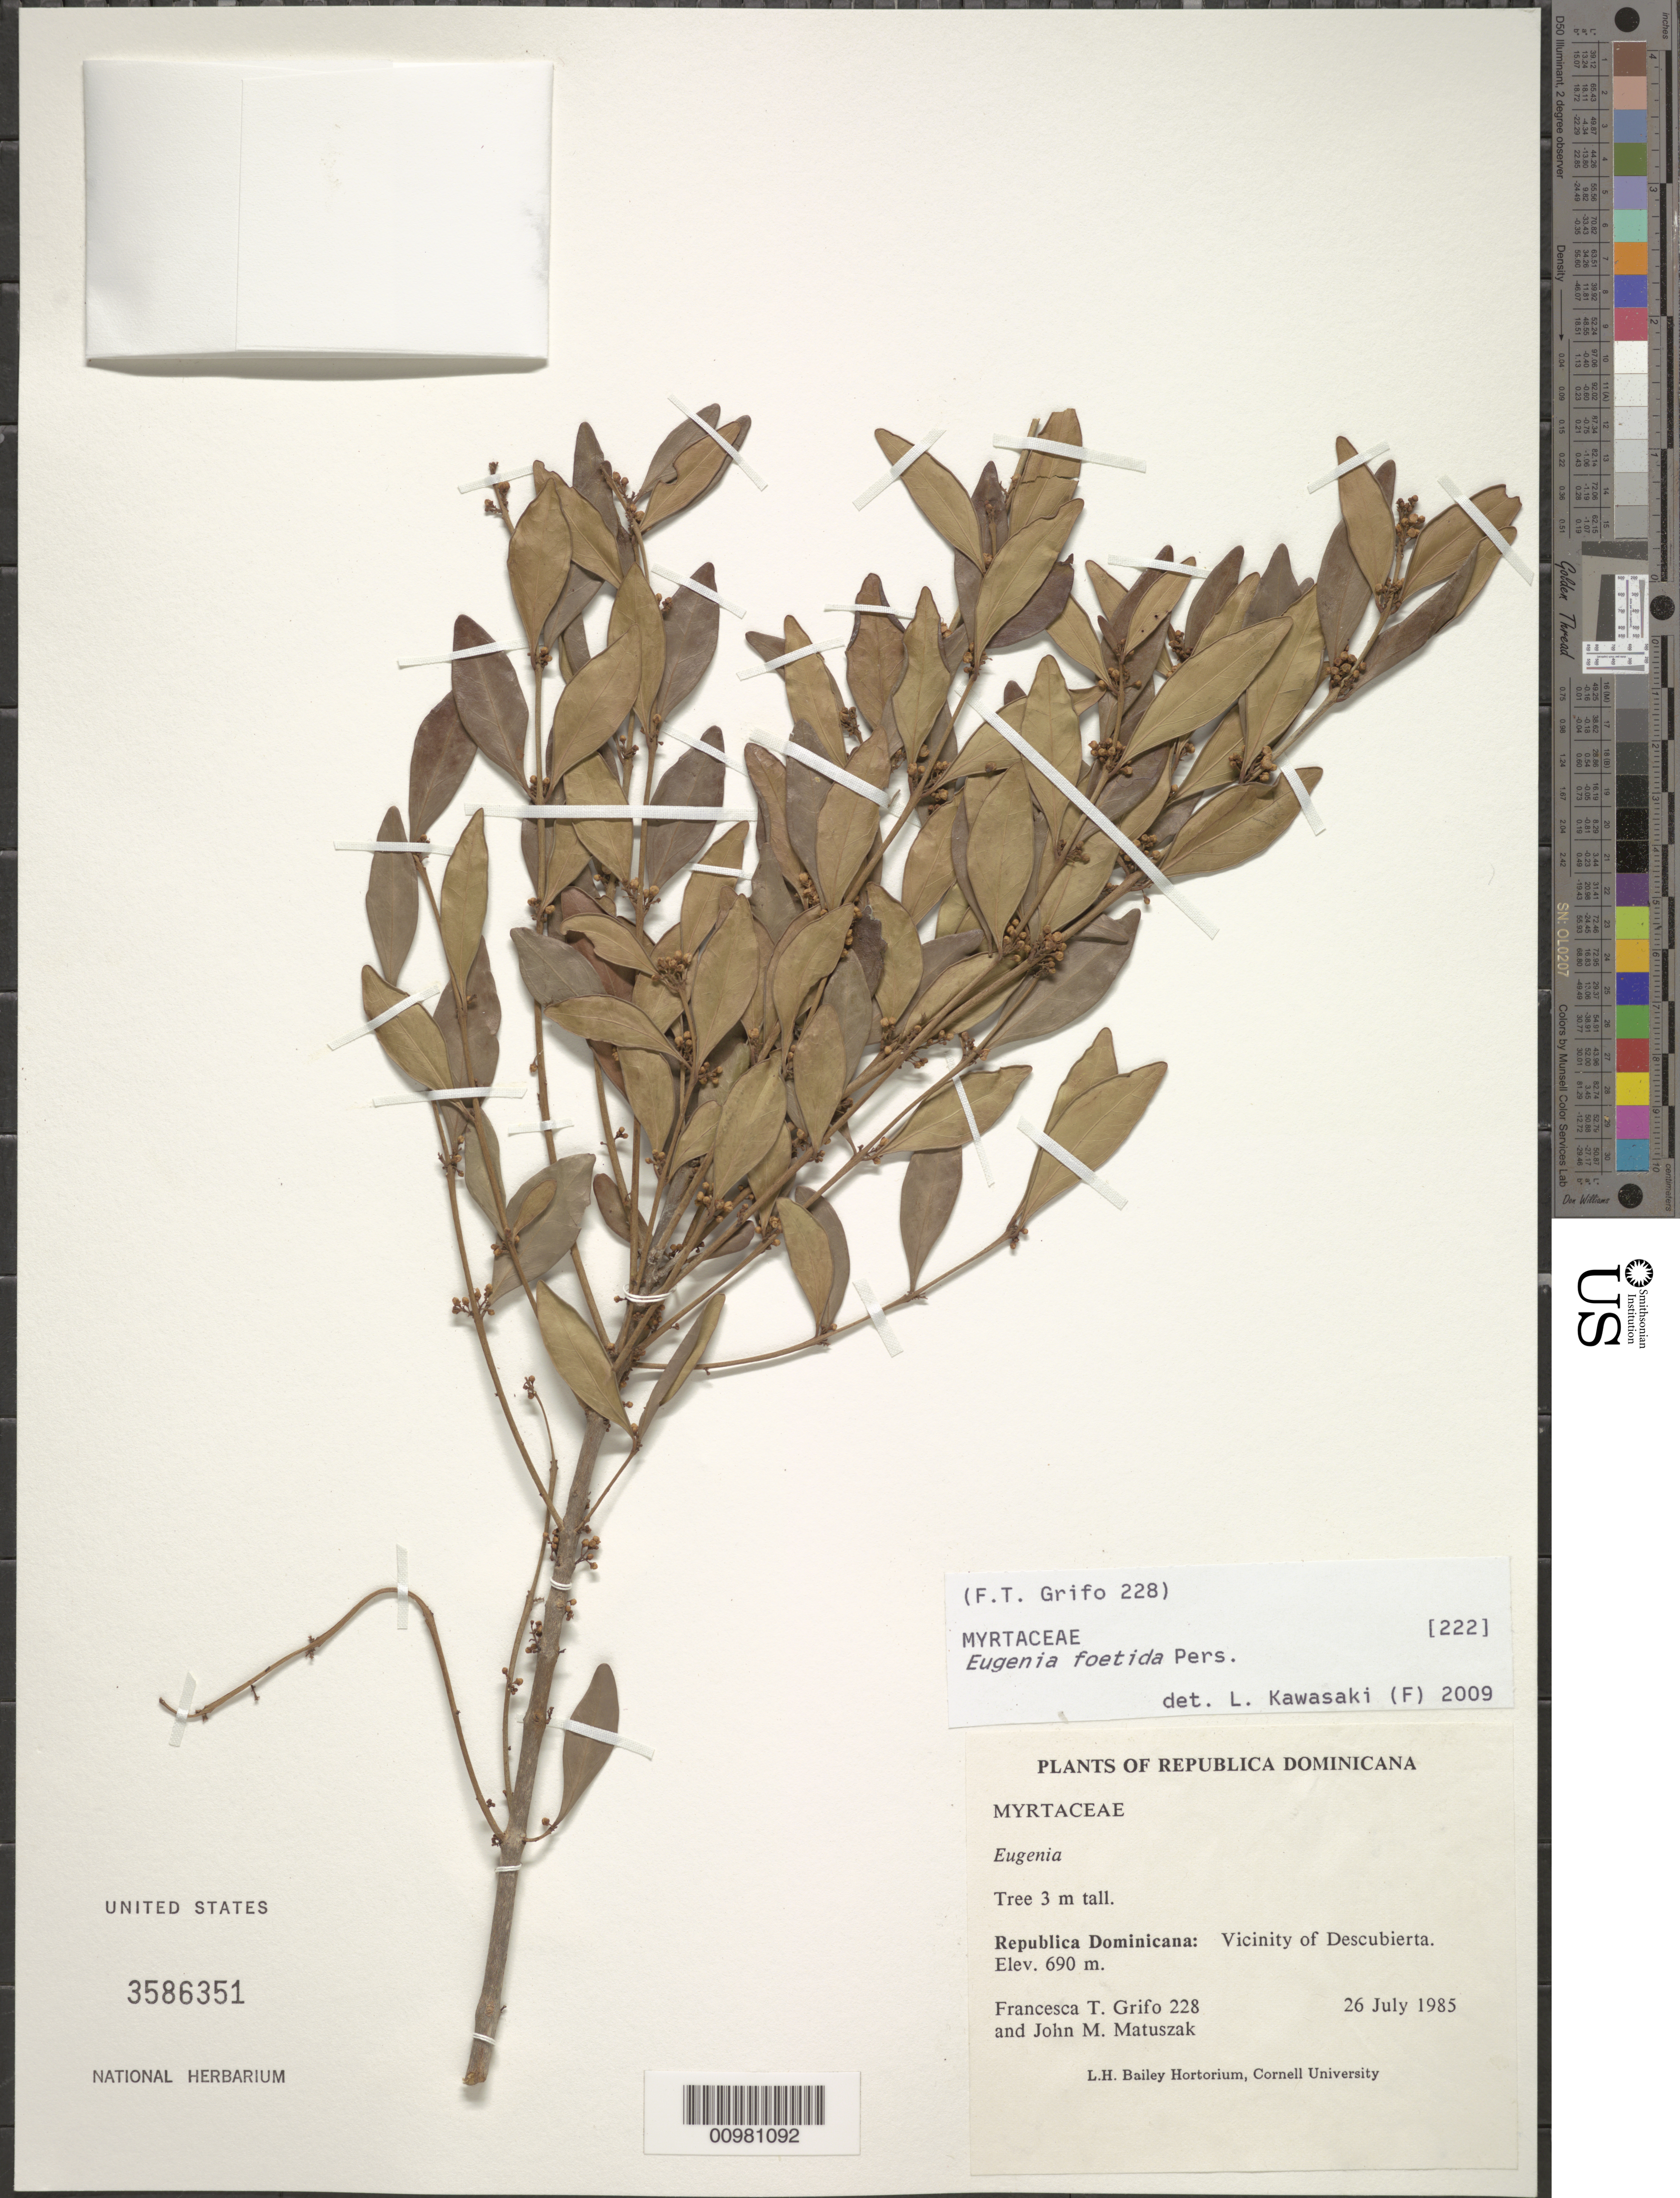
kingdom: Plantae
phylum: Tracheophyta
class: Magnoliopsida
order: Myrtales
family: Myrtaceae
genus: Eugenia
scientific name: Eugenia foetida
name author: Pers.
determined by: Kawasaki, L.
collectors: F. Grifo & J. Matuszak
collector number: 228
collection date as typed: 26 Jul 1985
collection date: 1985-07-26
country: Dominican Republic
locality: Descubierta, vicinity of.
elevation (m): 690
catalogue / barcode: US 3586351